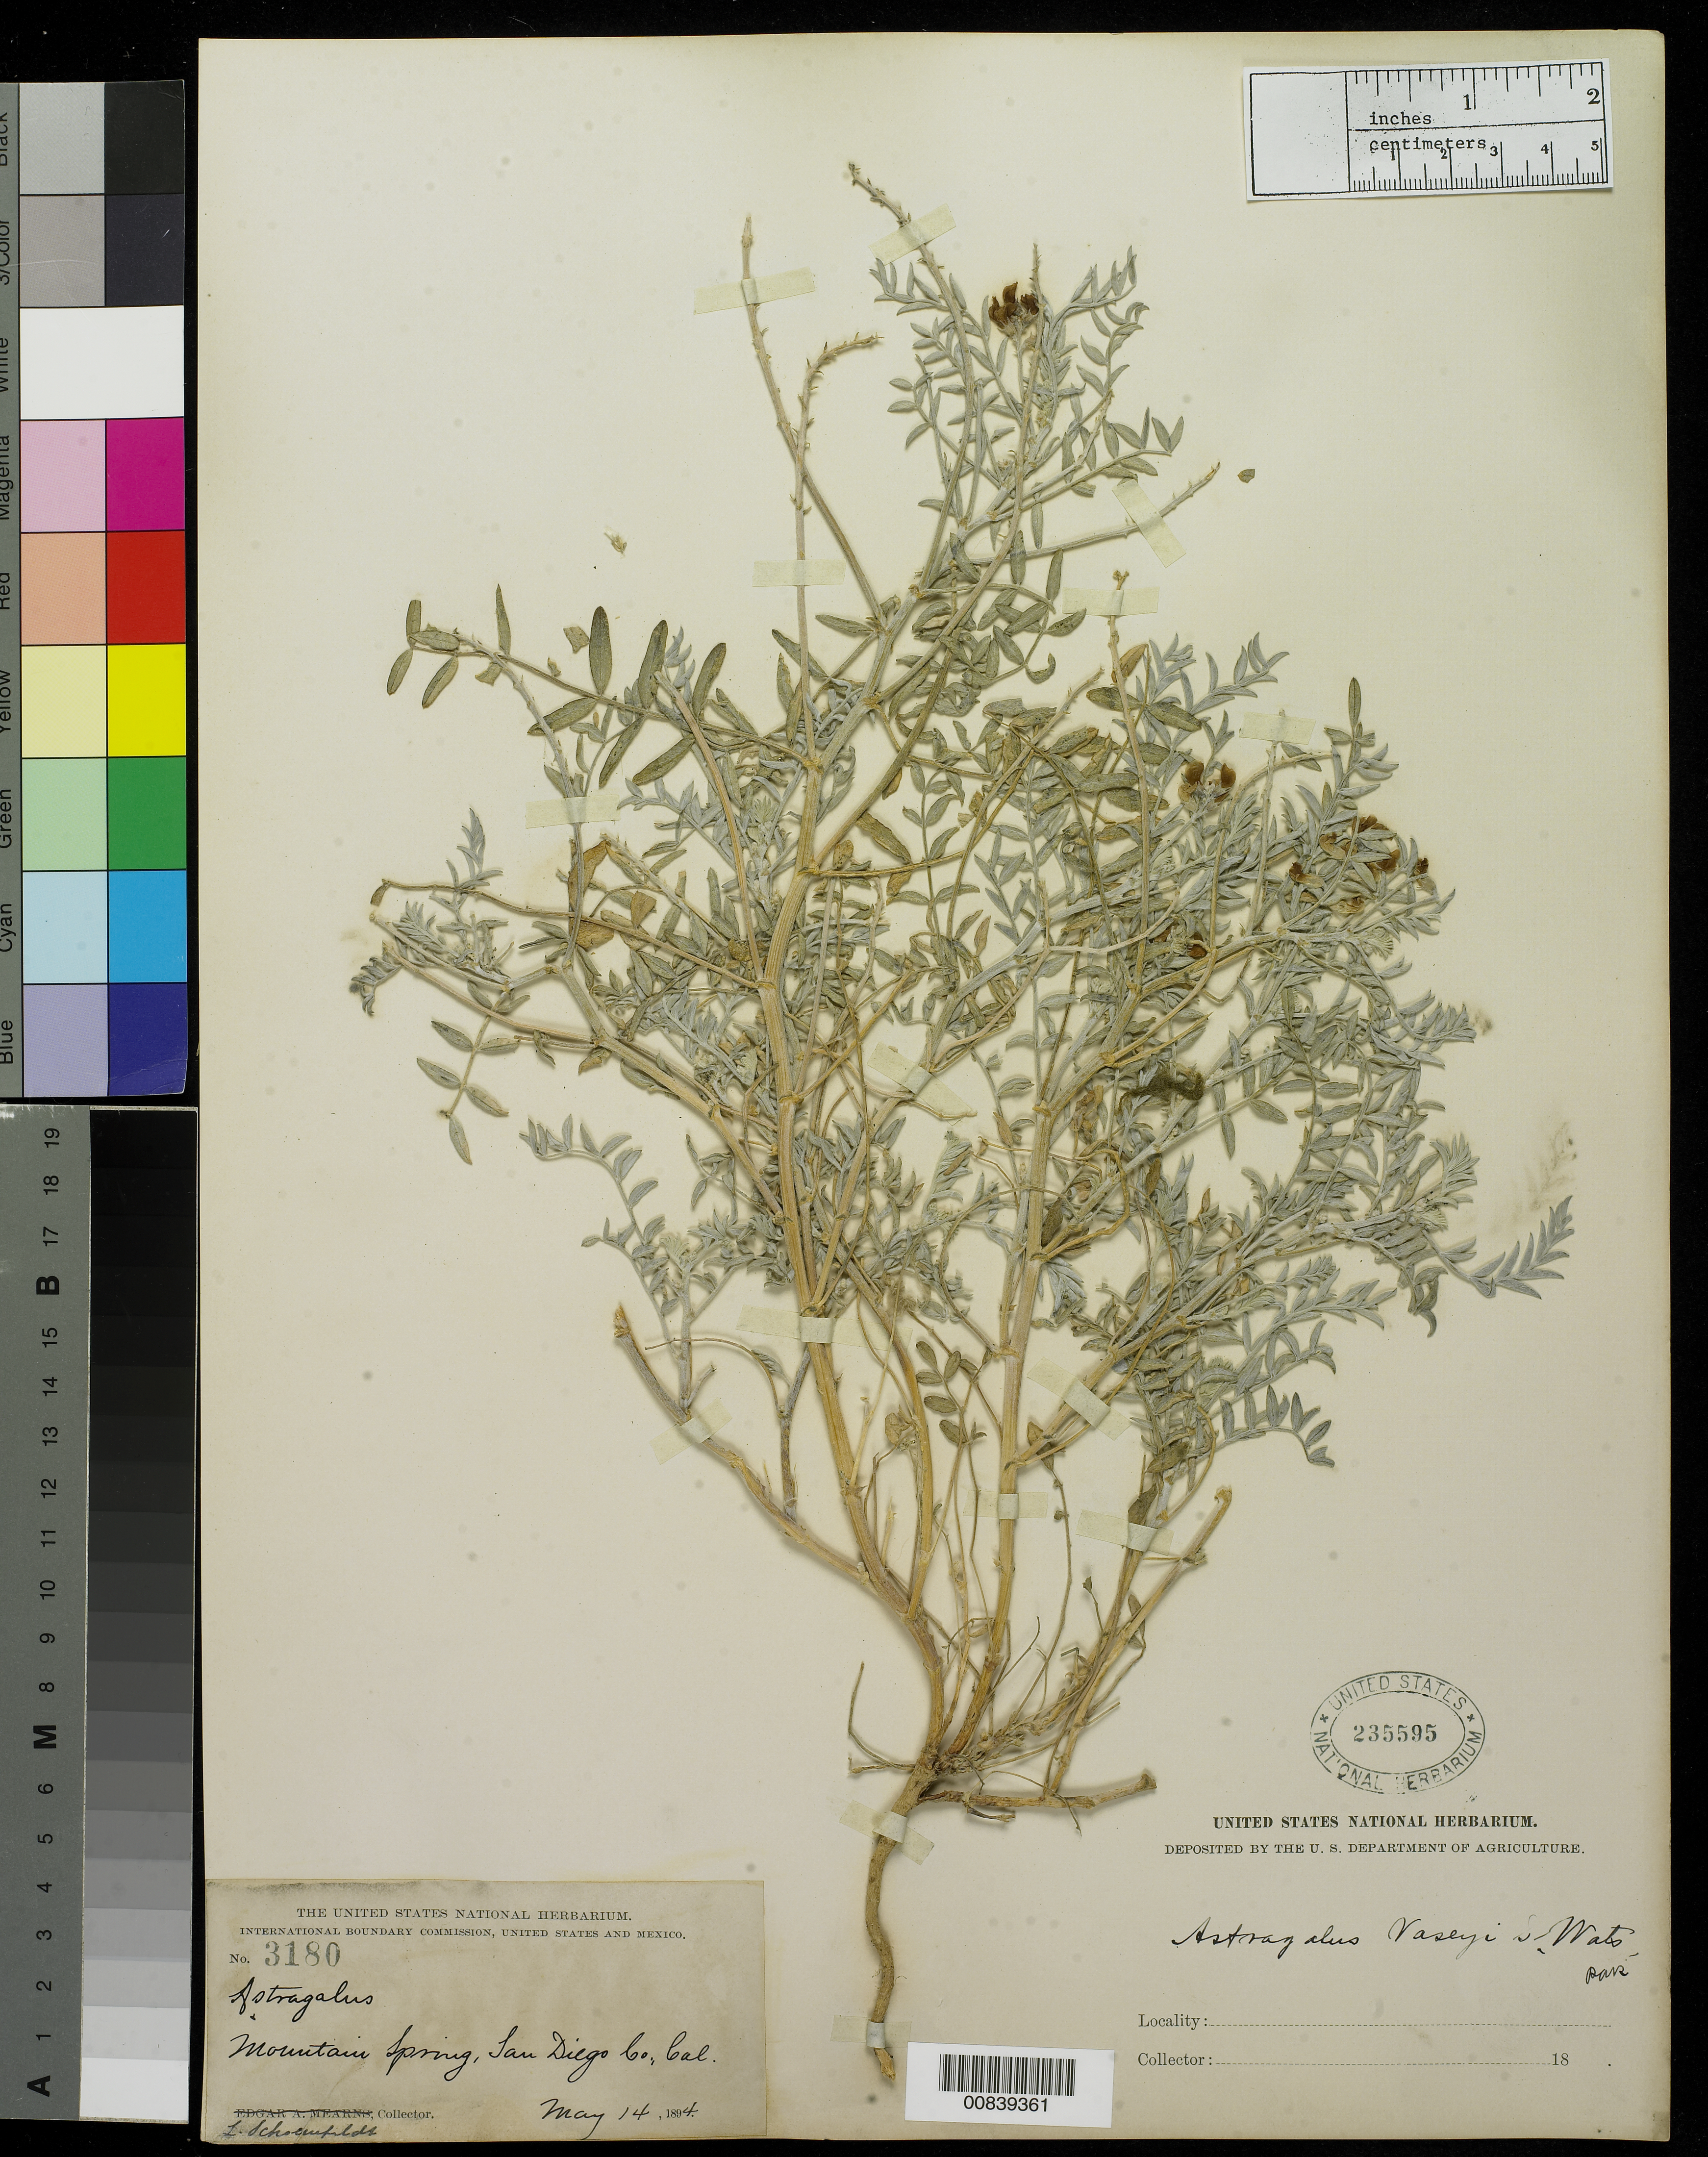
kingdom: Plantae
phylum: Tracheophyta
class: Magnoliopsida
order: Fabales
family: Fabaceae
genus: Astragalus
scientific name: Astragalus vaseyi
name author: S. Watson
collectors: L. Schoenfeldt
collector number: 3180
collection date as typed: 14 May 1894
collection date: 1894-05-14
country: United States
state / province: California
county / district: San Diego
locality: Mountain Spring, San Diego County, California.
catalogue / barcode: US 235595